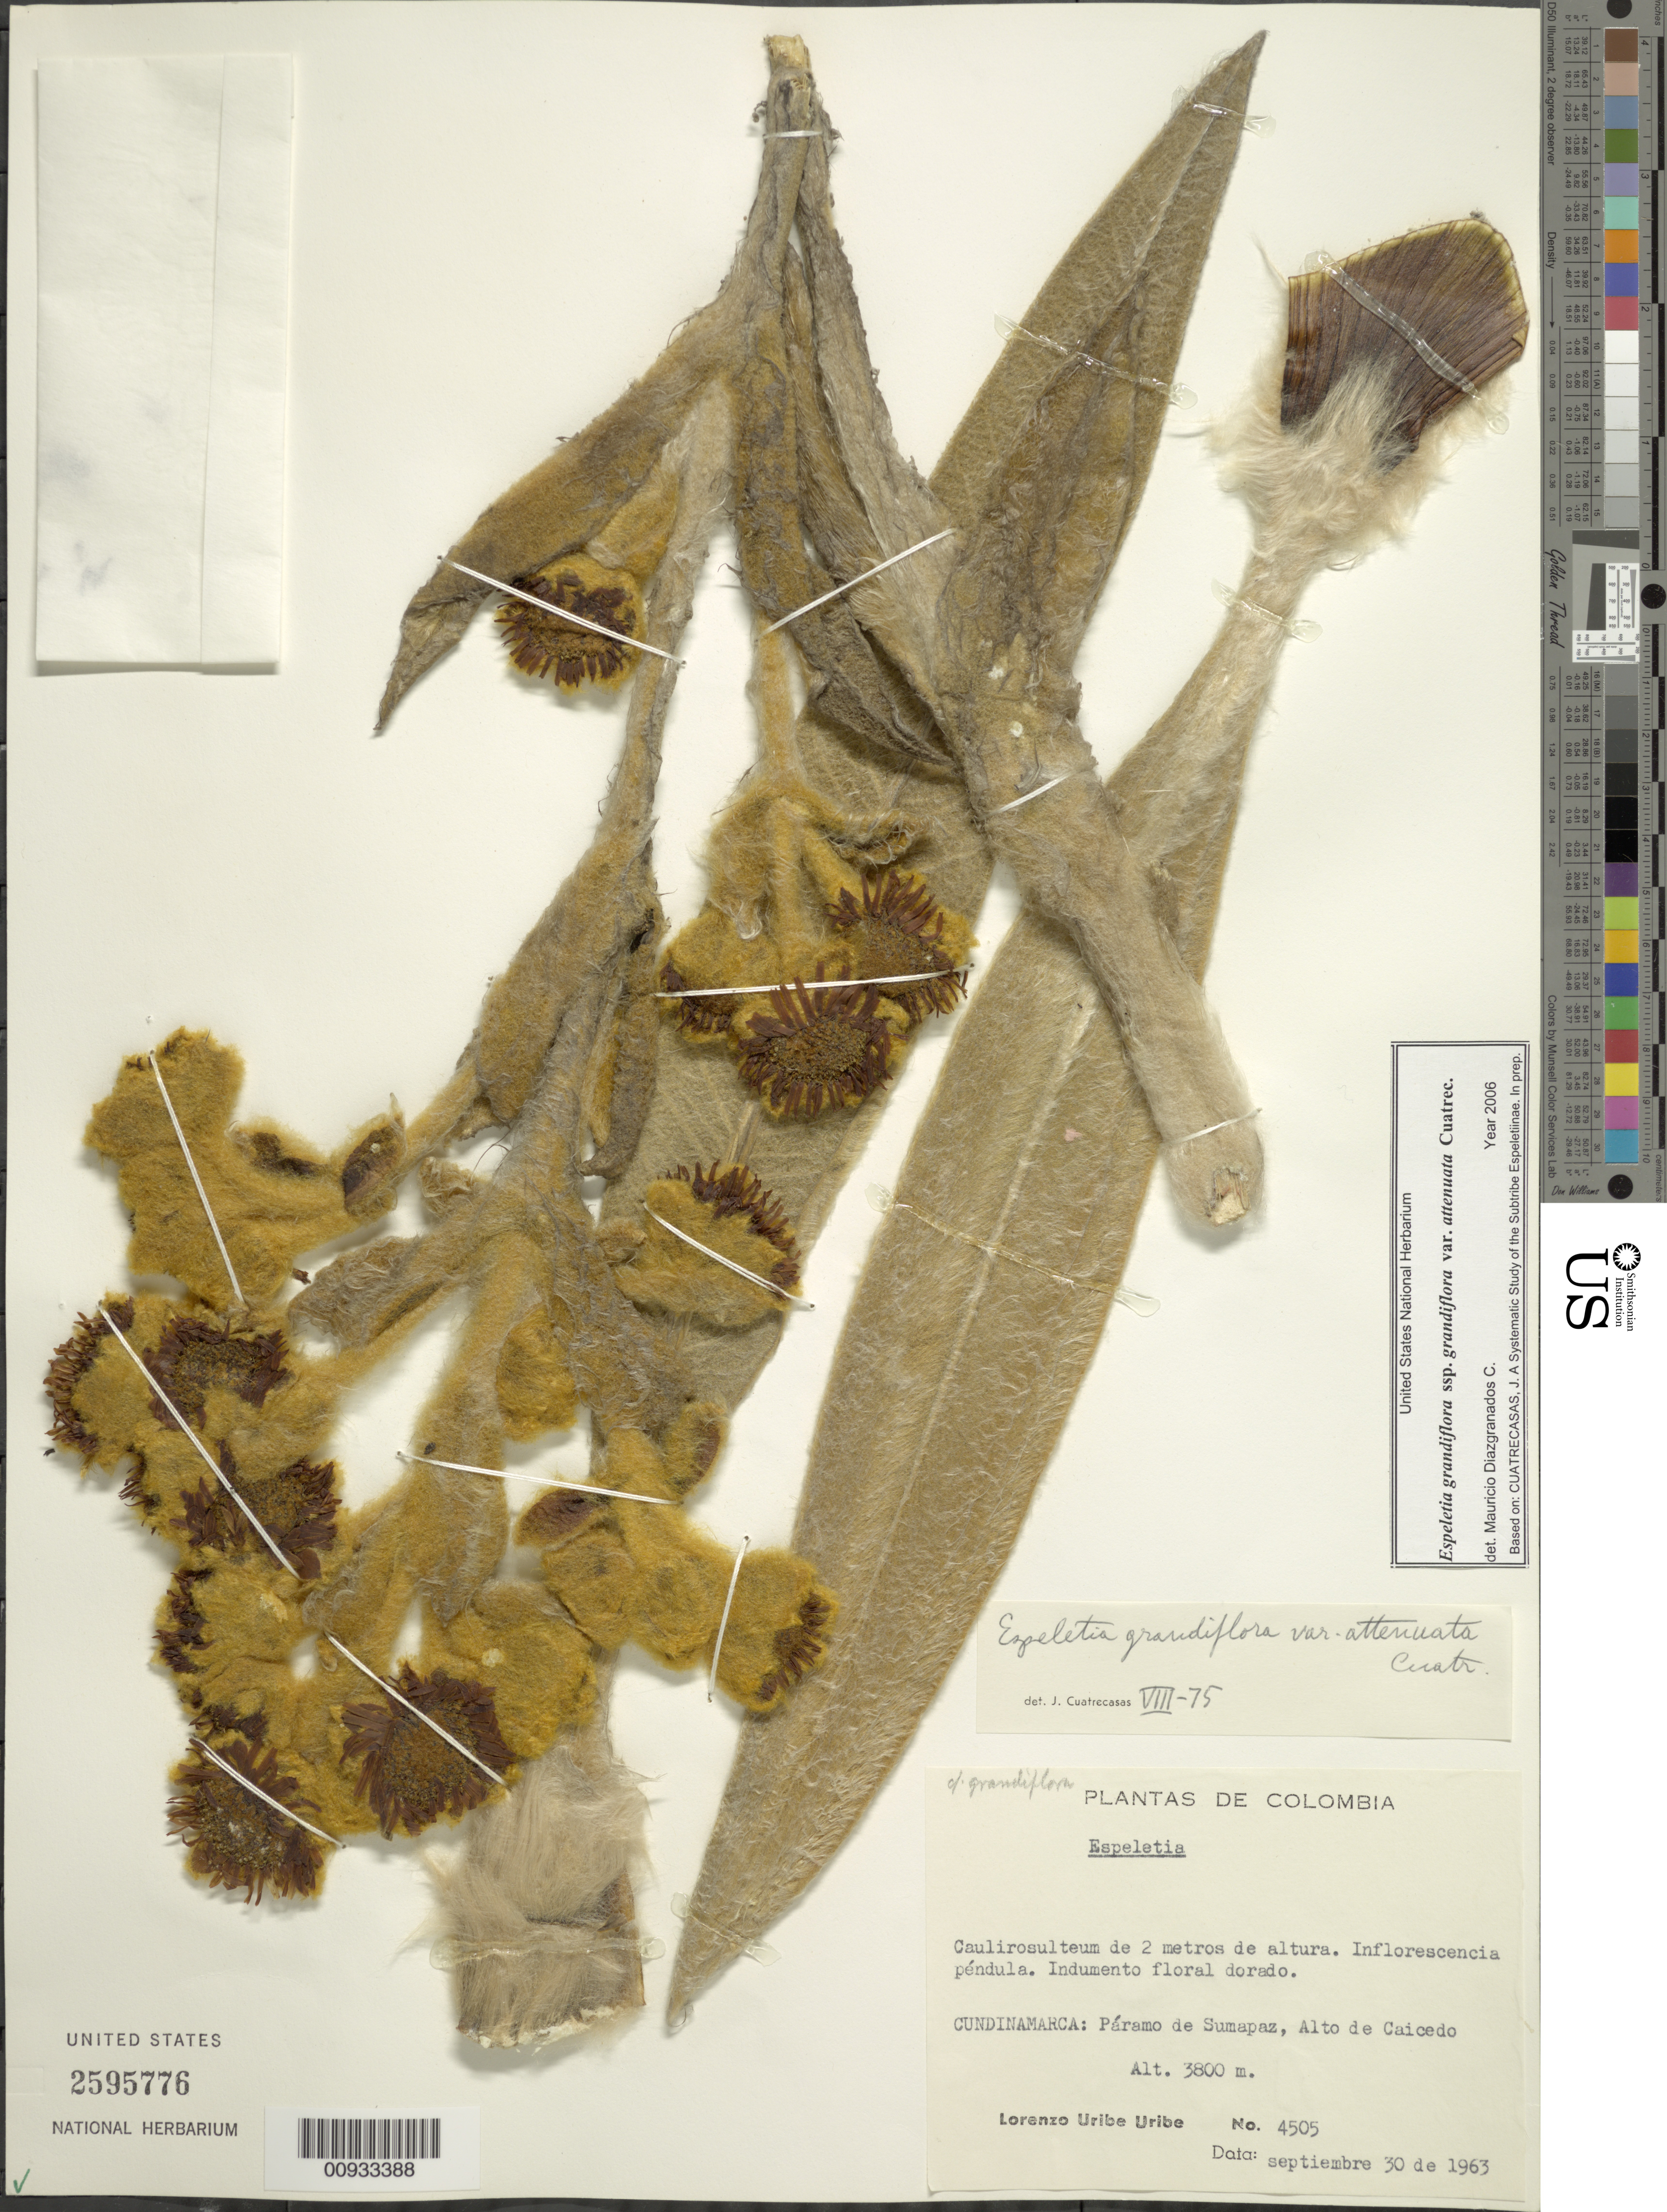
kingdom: Plantae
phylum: Tracheophyta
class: Magnoliopsida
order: Asterales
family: Asteraceae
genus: Espeletia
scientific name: Espeletia grandiflora var. attenuata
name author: Cuatrec.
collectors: L. Uribe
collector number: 4505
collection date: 1963-09-30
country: Colombia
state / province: Cundinamarca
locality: Paramo de Sumapaz, Alto de Caicedo.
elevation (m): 3800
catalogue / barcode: US 2595776